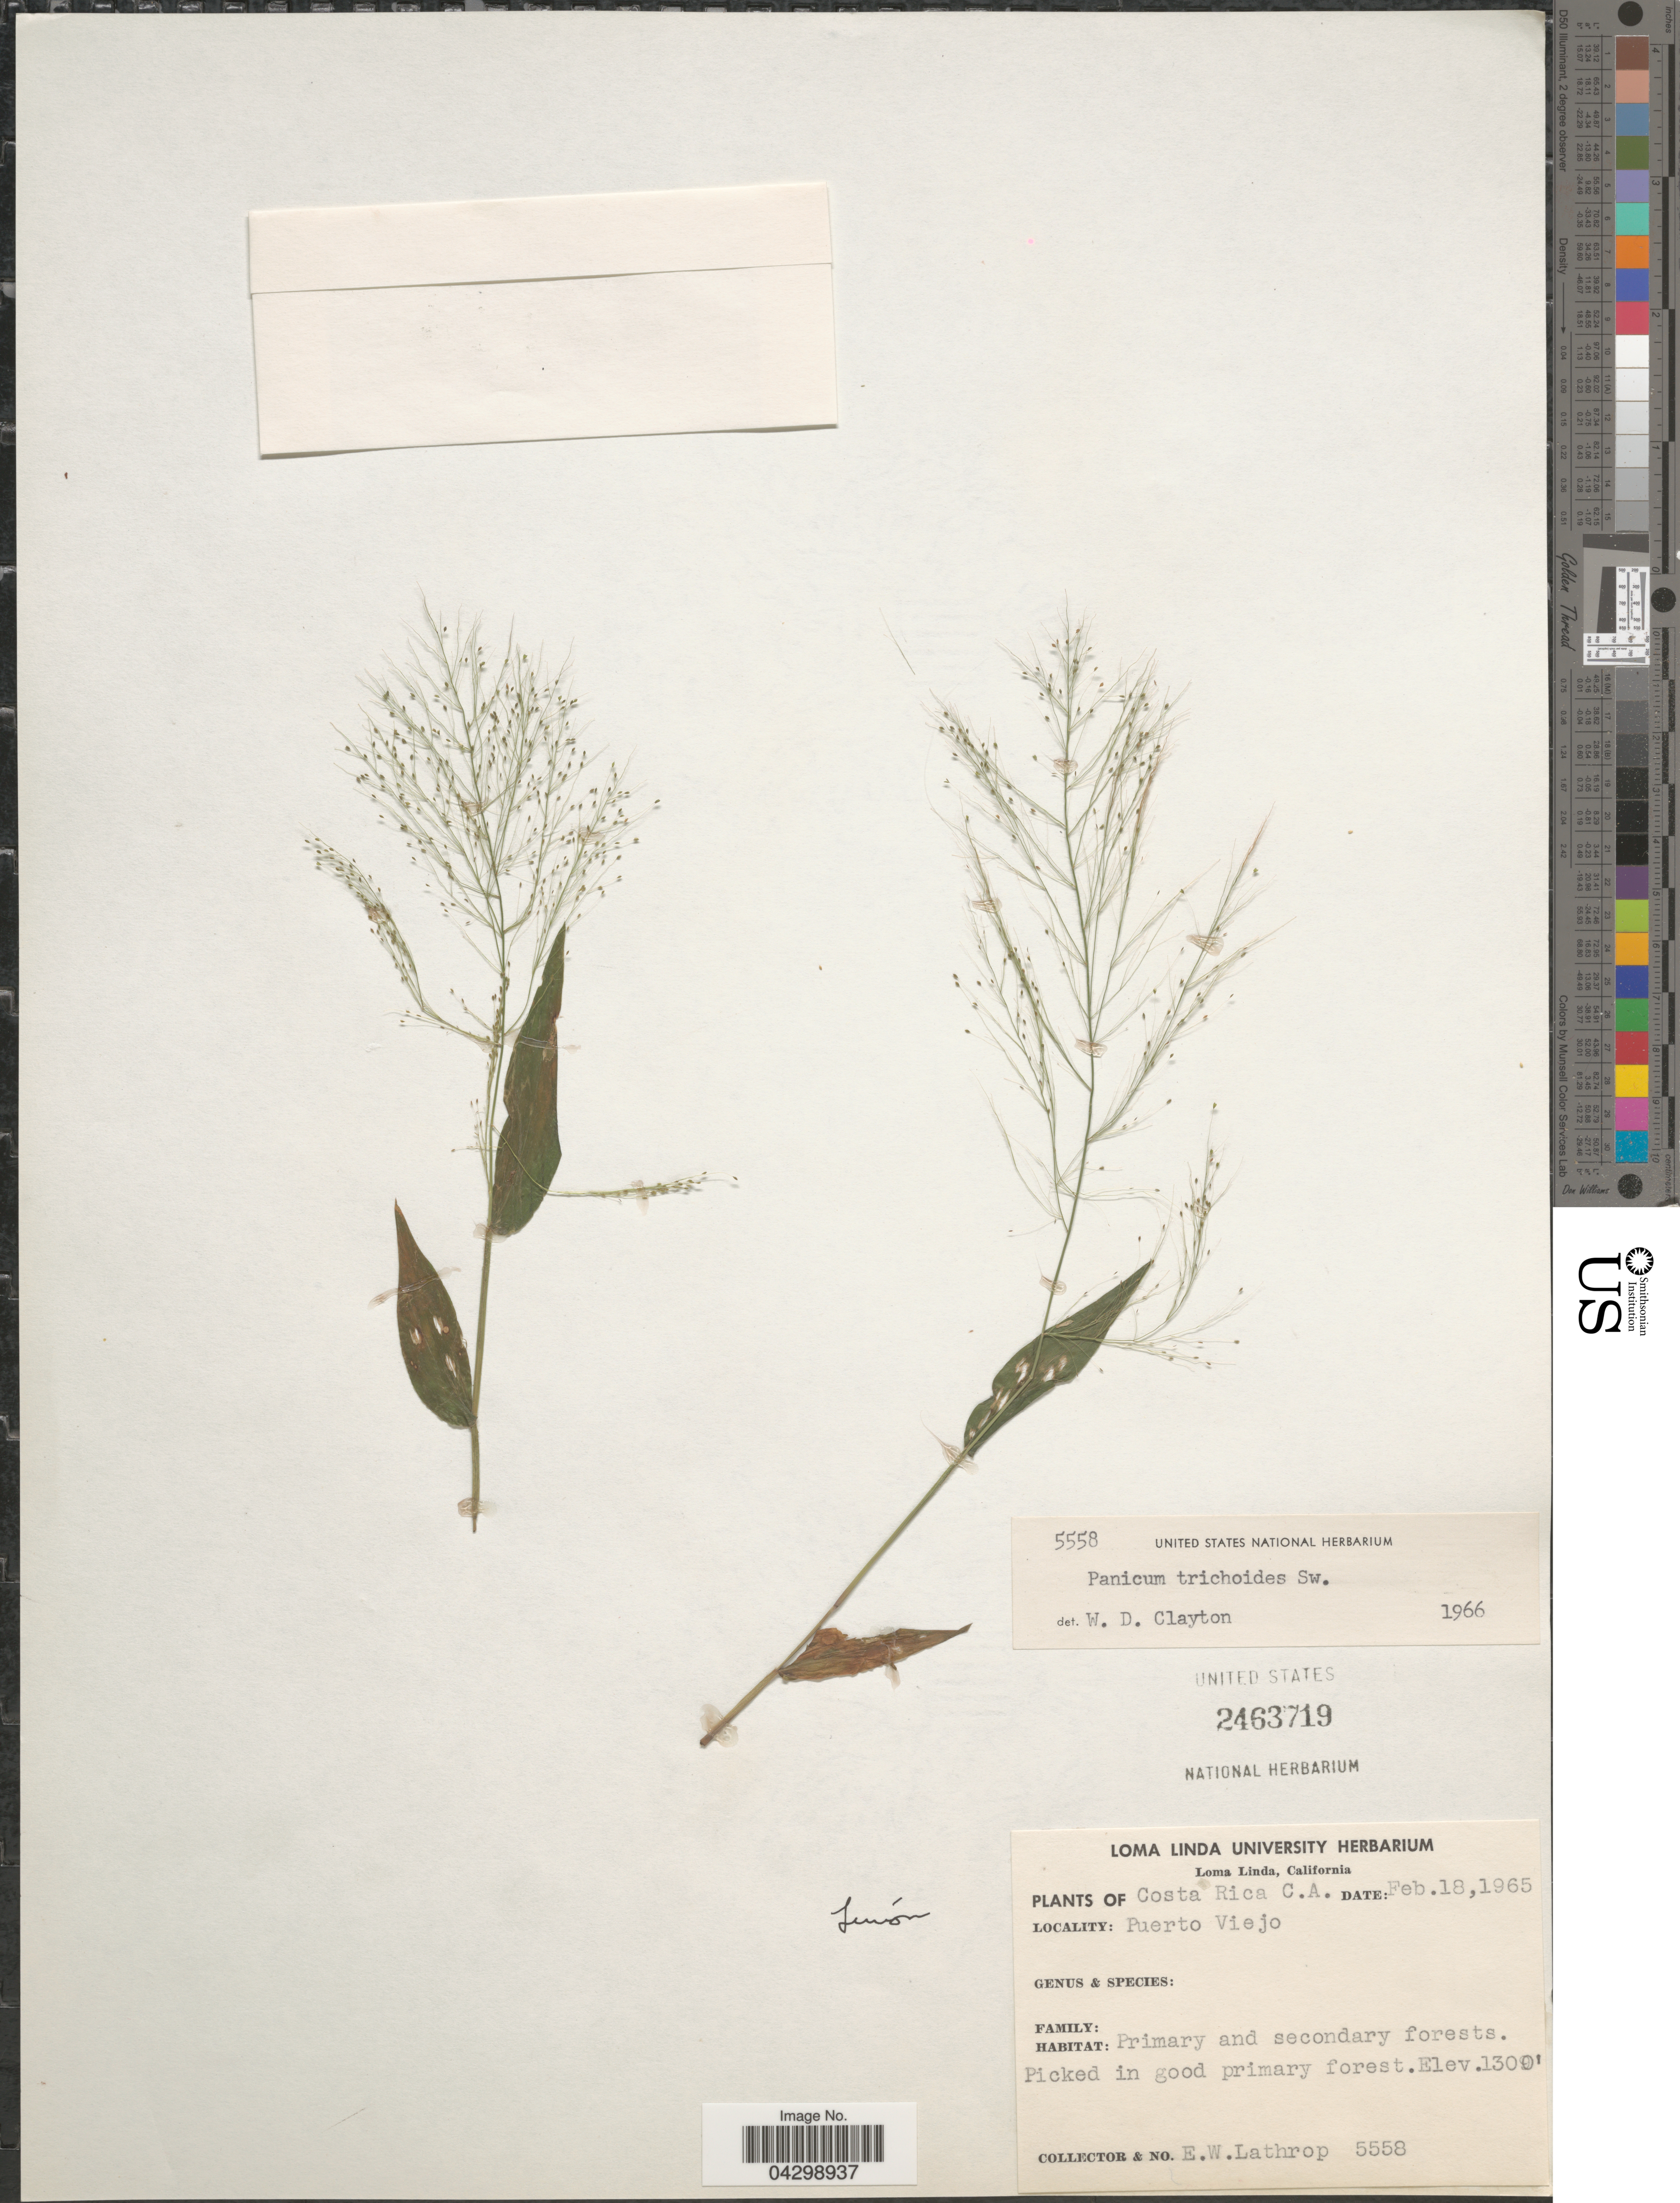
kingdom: Plantae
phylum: Tracheophyta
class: Liliopsida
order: Poales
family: Poaceae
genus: Panicum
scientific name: Panicum trichoides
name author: Sw.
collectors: E. W. Lathrop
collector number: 5558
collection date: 1965-02-18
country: Costa Rica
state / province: Limón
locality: Costa Rica C.A. Puerto Viejo. Primary and secondary forests. Picked in good primary forest.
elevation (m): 396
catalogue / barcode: US 2463719